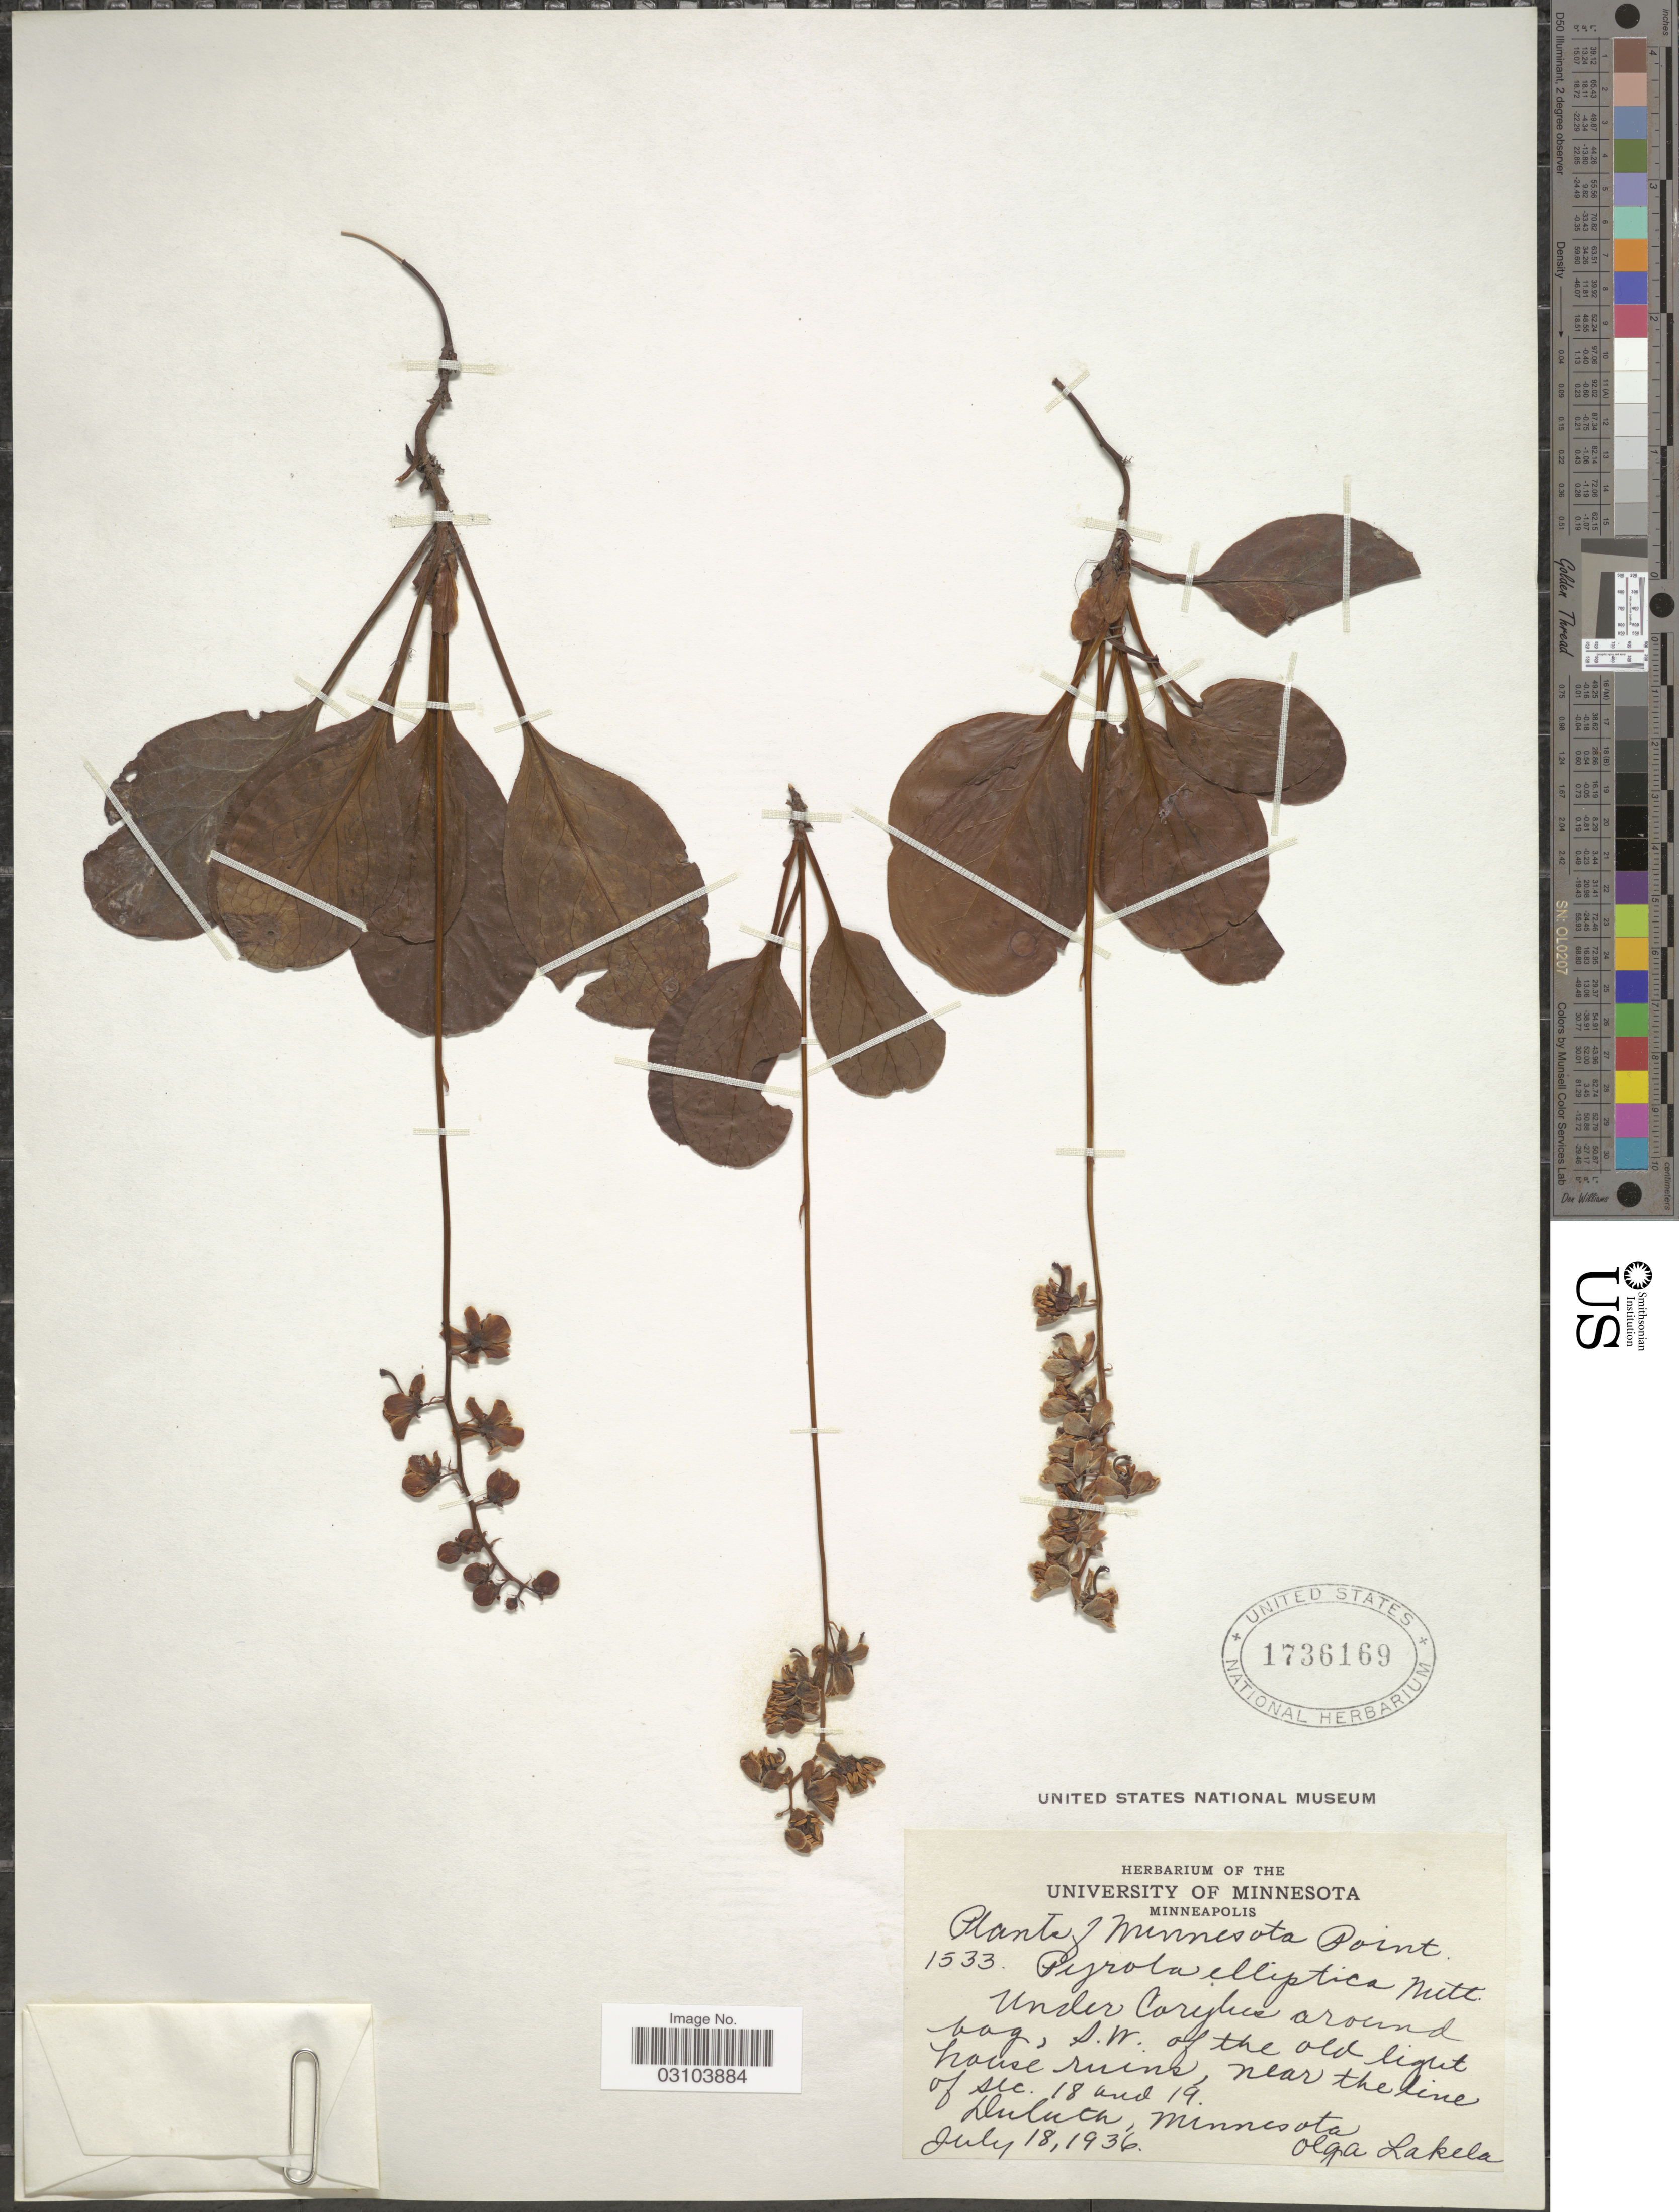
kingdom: Plantae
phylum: Tracheophyta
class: Magnoliopsida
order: Ericales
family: Ericaceae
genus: Pyrola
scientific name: Pyrola elliptica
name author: Nutt.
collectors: O. K. Lakela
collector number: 1533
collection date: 1936-07-18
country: United States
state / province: Minnesota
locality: Minnesota Point. S. W. of the old light house ruins, near the line of sec. 18 and 19. Duluth.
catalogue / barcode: US 1736169